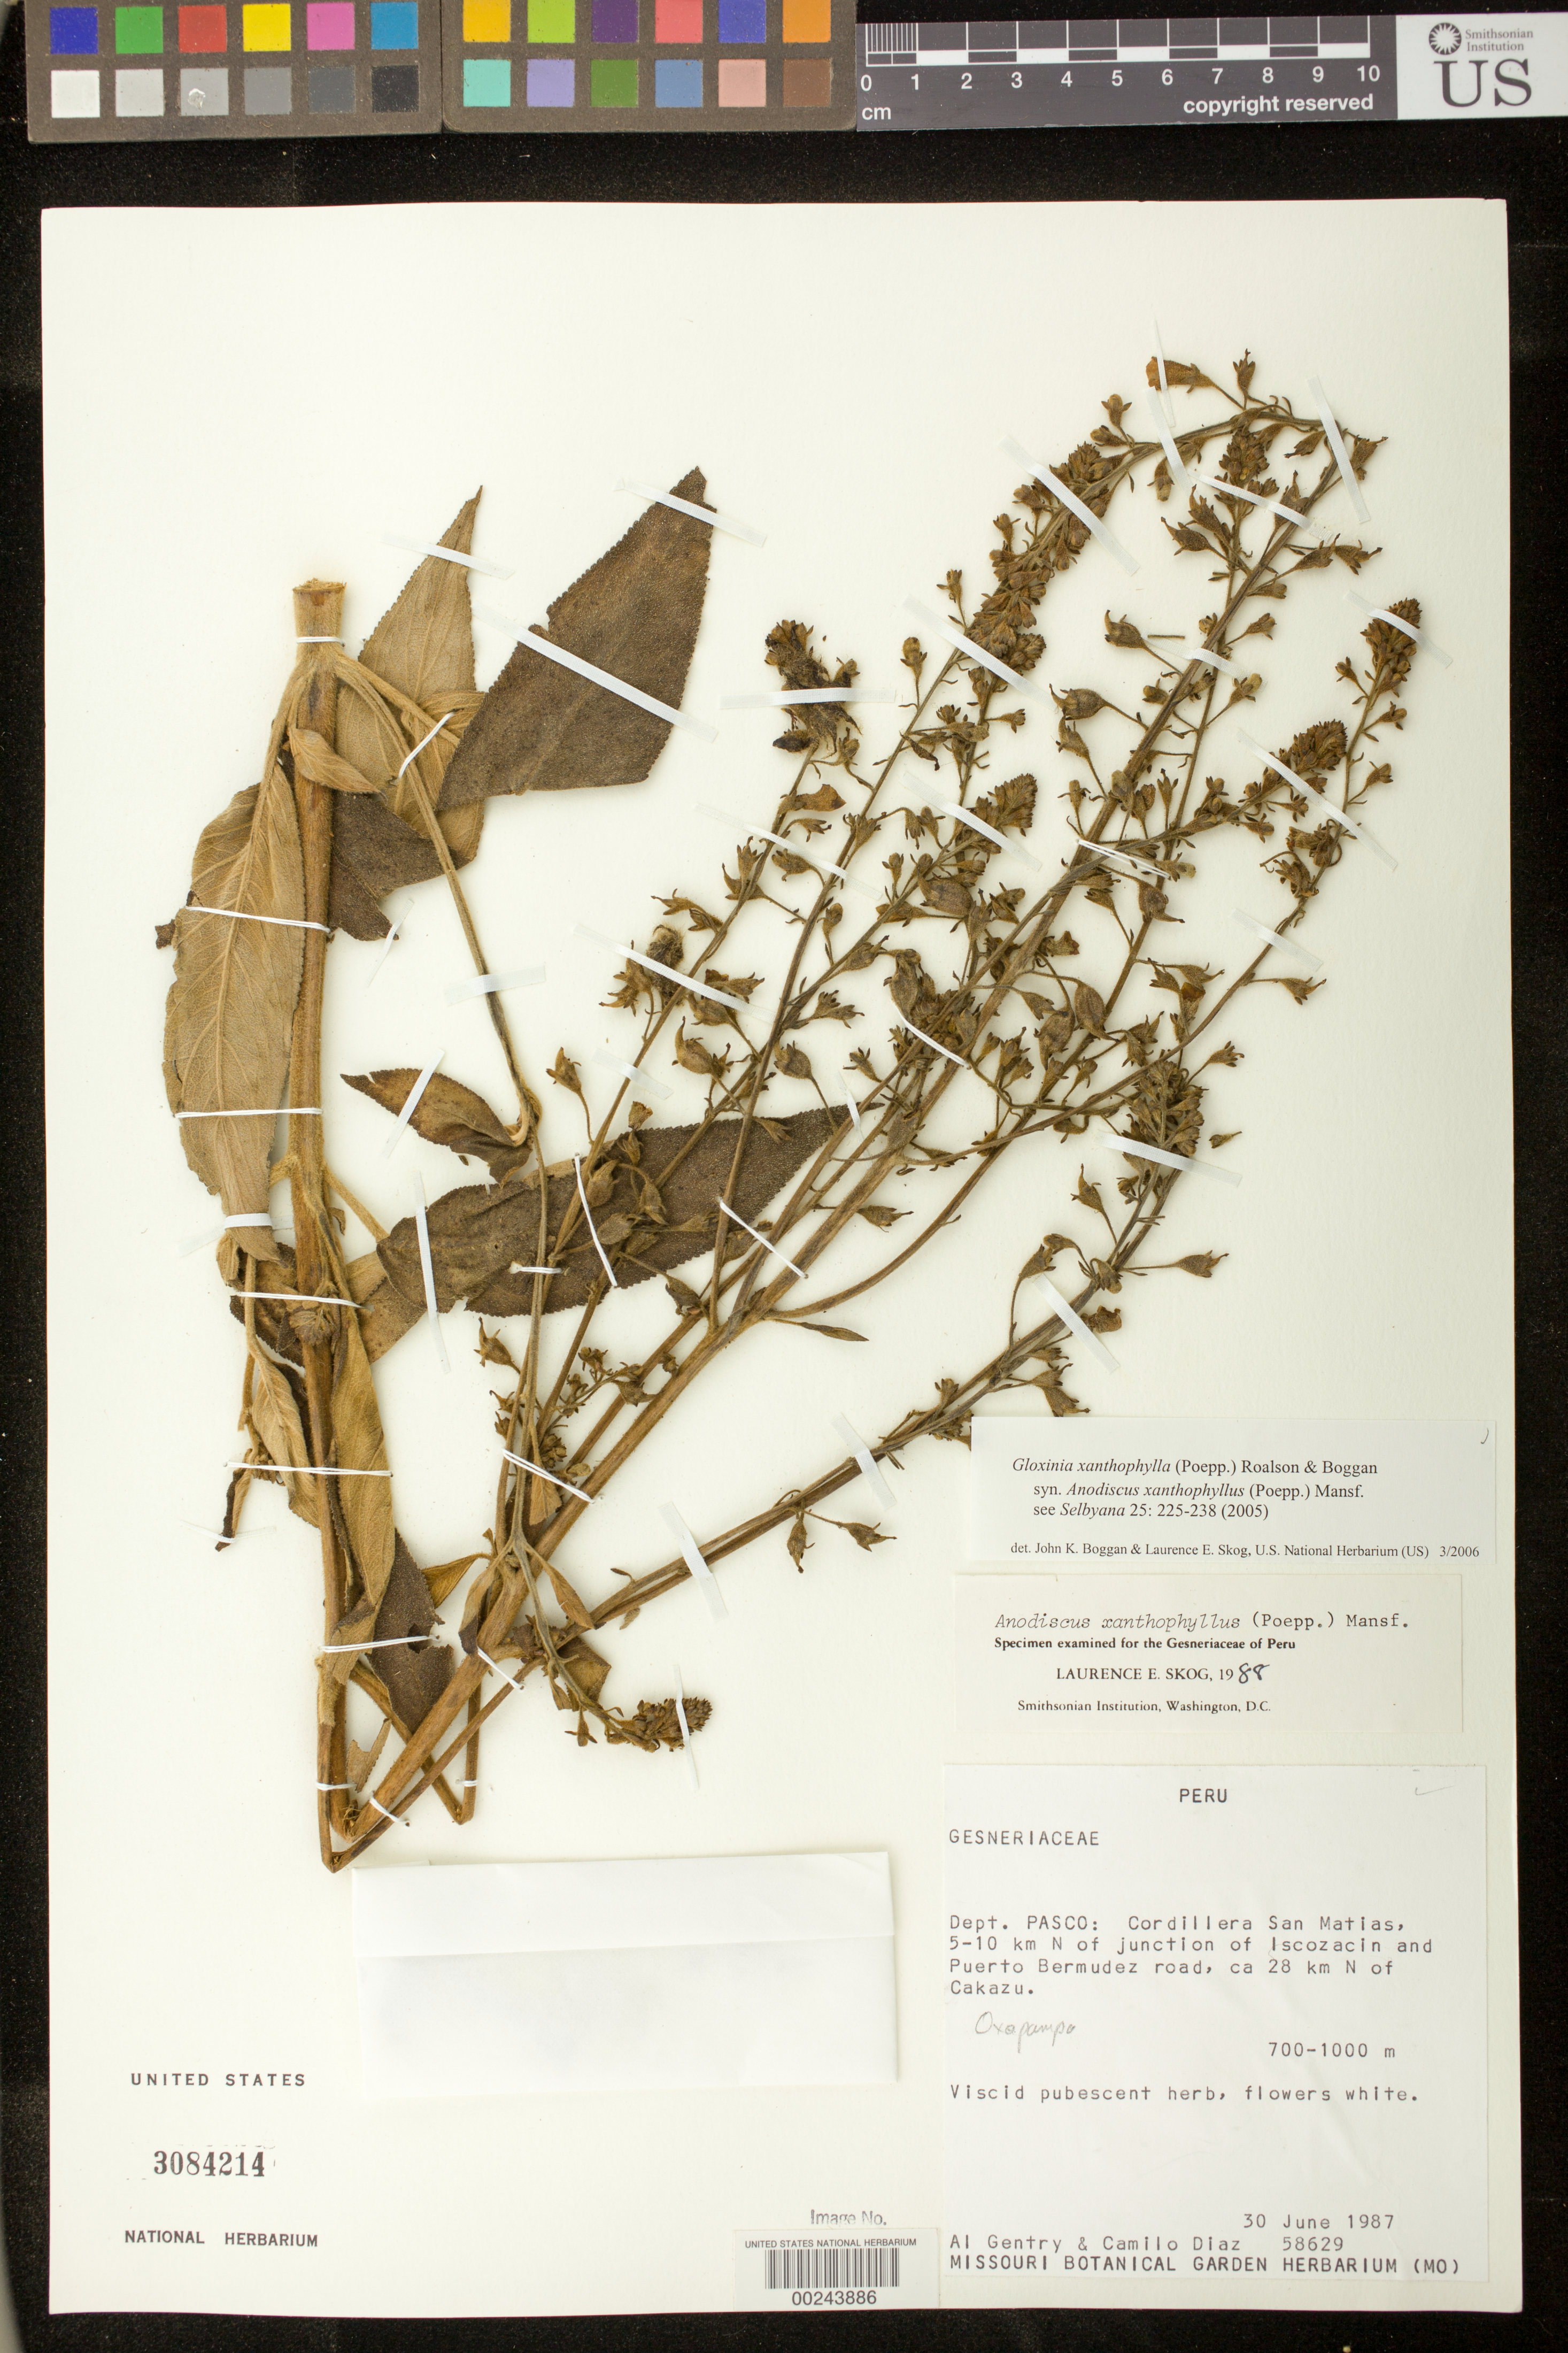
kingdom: Plantae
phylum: Tracheophyta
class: Magnoliopsida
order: Lamiales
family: Gesneriaceae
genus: Gloxinia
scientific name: Gloxinia xanthophylla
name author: (Poepp.) Roalson & Boggan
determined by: Boggan, J. K.; Skog, L. E.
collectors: A. H. Gentry & C. Díaz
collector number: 58629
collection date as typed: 30 Jun 1987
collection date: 1987-06-30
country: Peru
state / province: Pasco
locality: Oxapampa Prov. Cordillera San Matias, 5-10 km N of junction of Iscozacin and Puerto Bermudez road, ca 28 km n of Cakazu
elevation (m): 700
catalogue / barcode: US 3084214